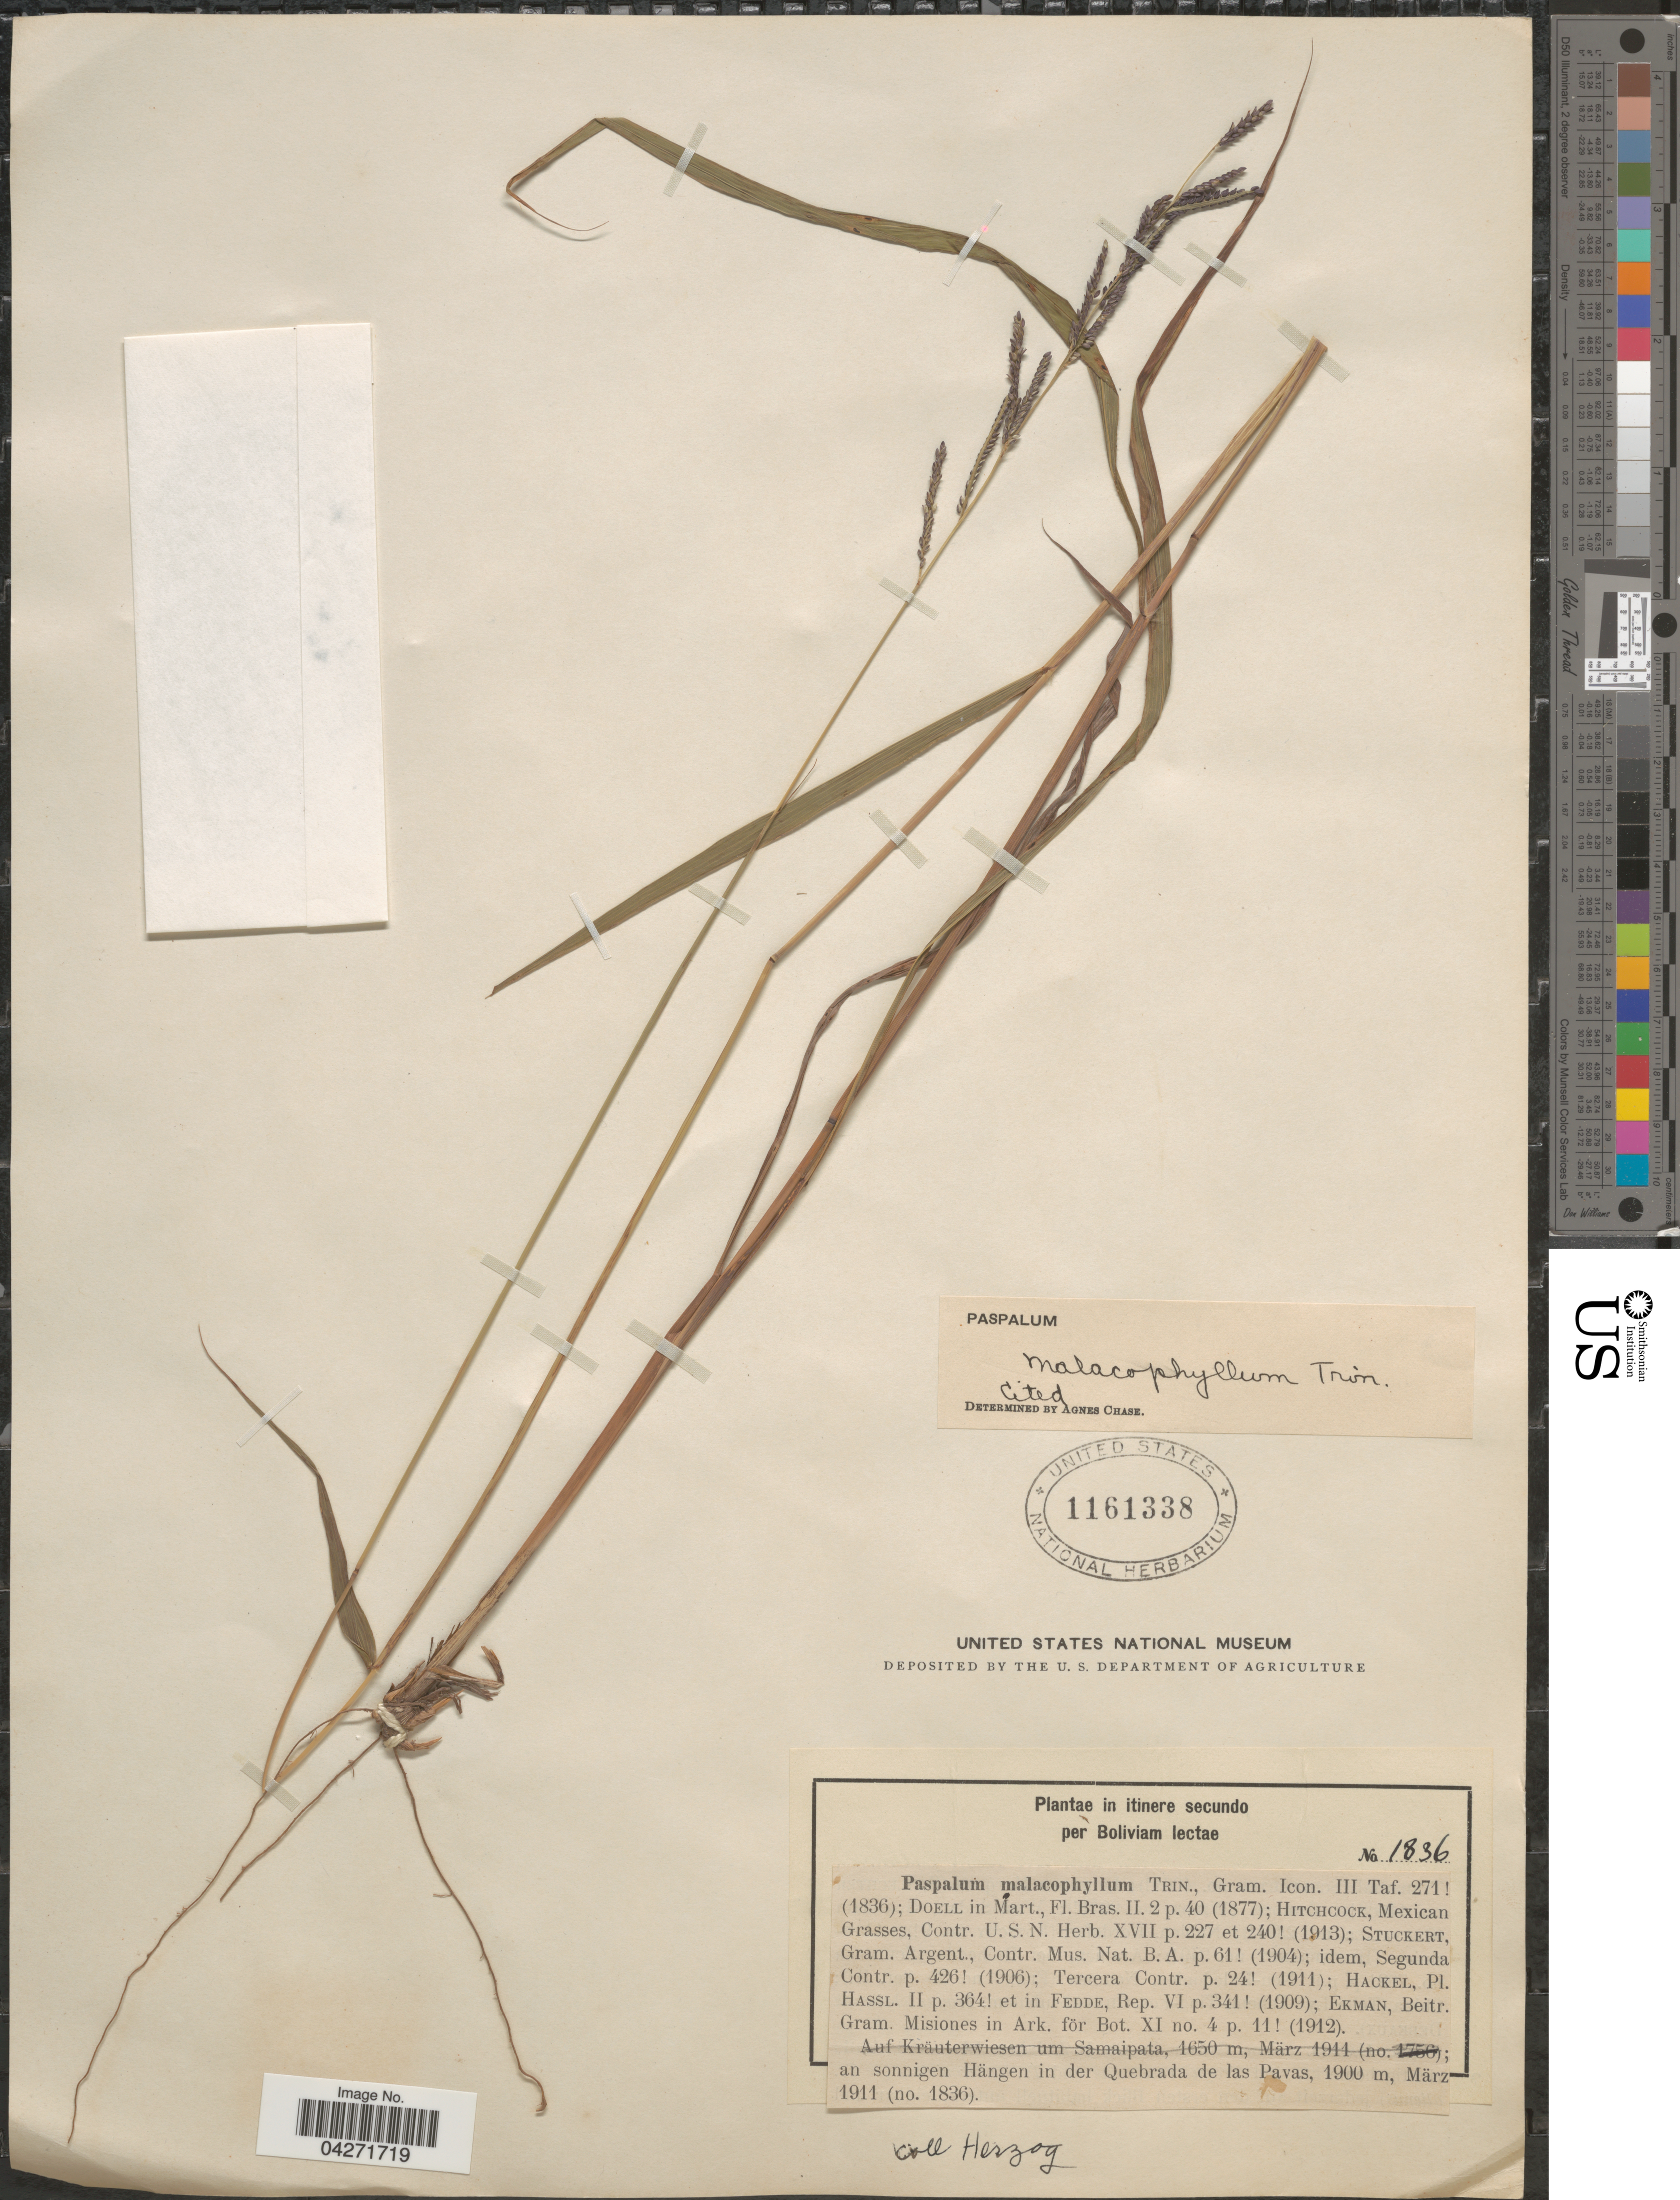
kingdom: Plantae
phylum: Tracheophyta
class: Liliopsida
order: Poales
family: Poaceae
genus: Paspalum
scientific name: Paspalum malacophyllum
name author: Trin.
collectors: -- Herzog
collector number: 1836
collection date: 1911-03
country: Bolivia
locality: Itinere secundo. An sonnigen Hängen in der Quebrada de las Pavas.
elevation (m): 1900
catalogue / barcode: US 1161338